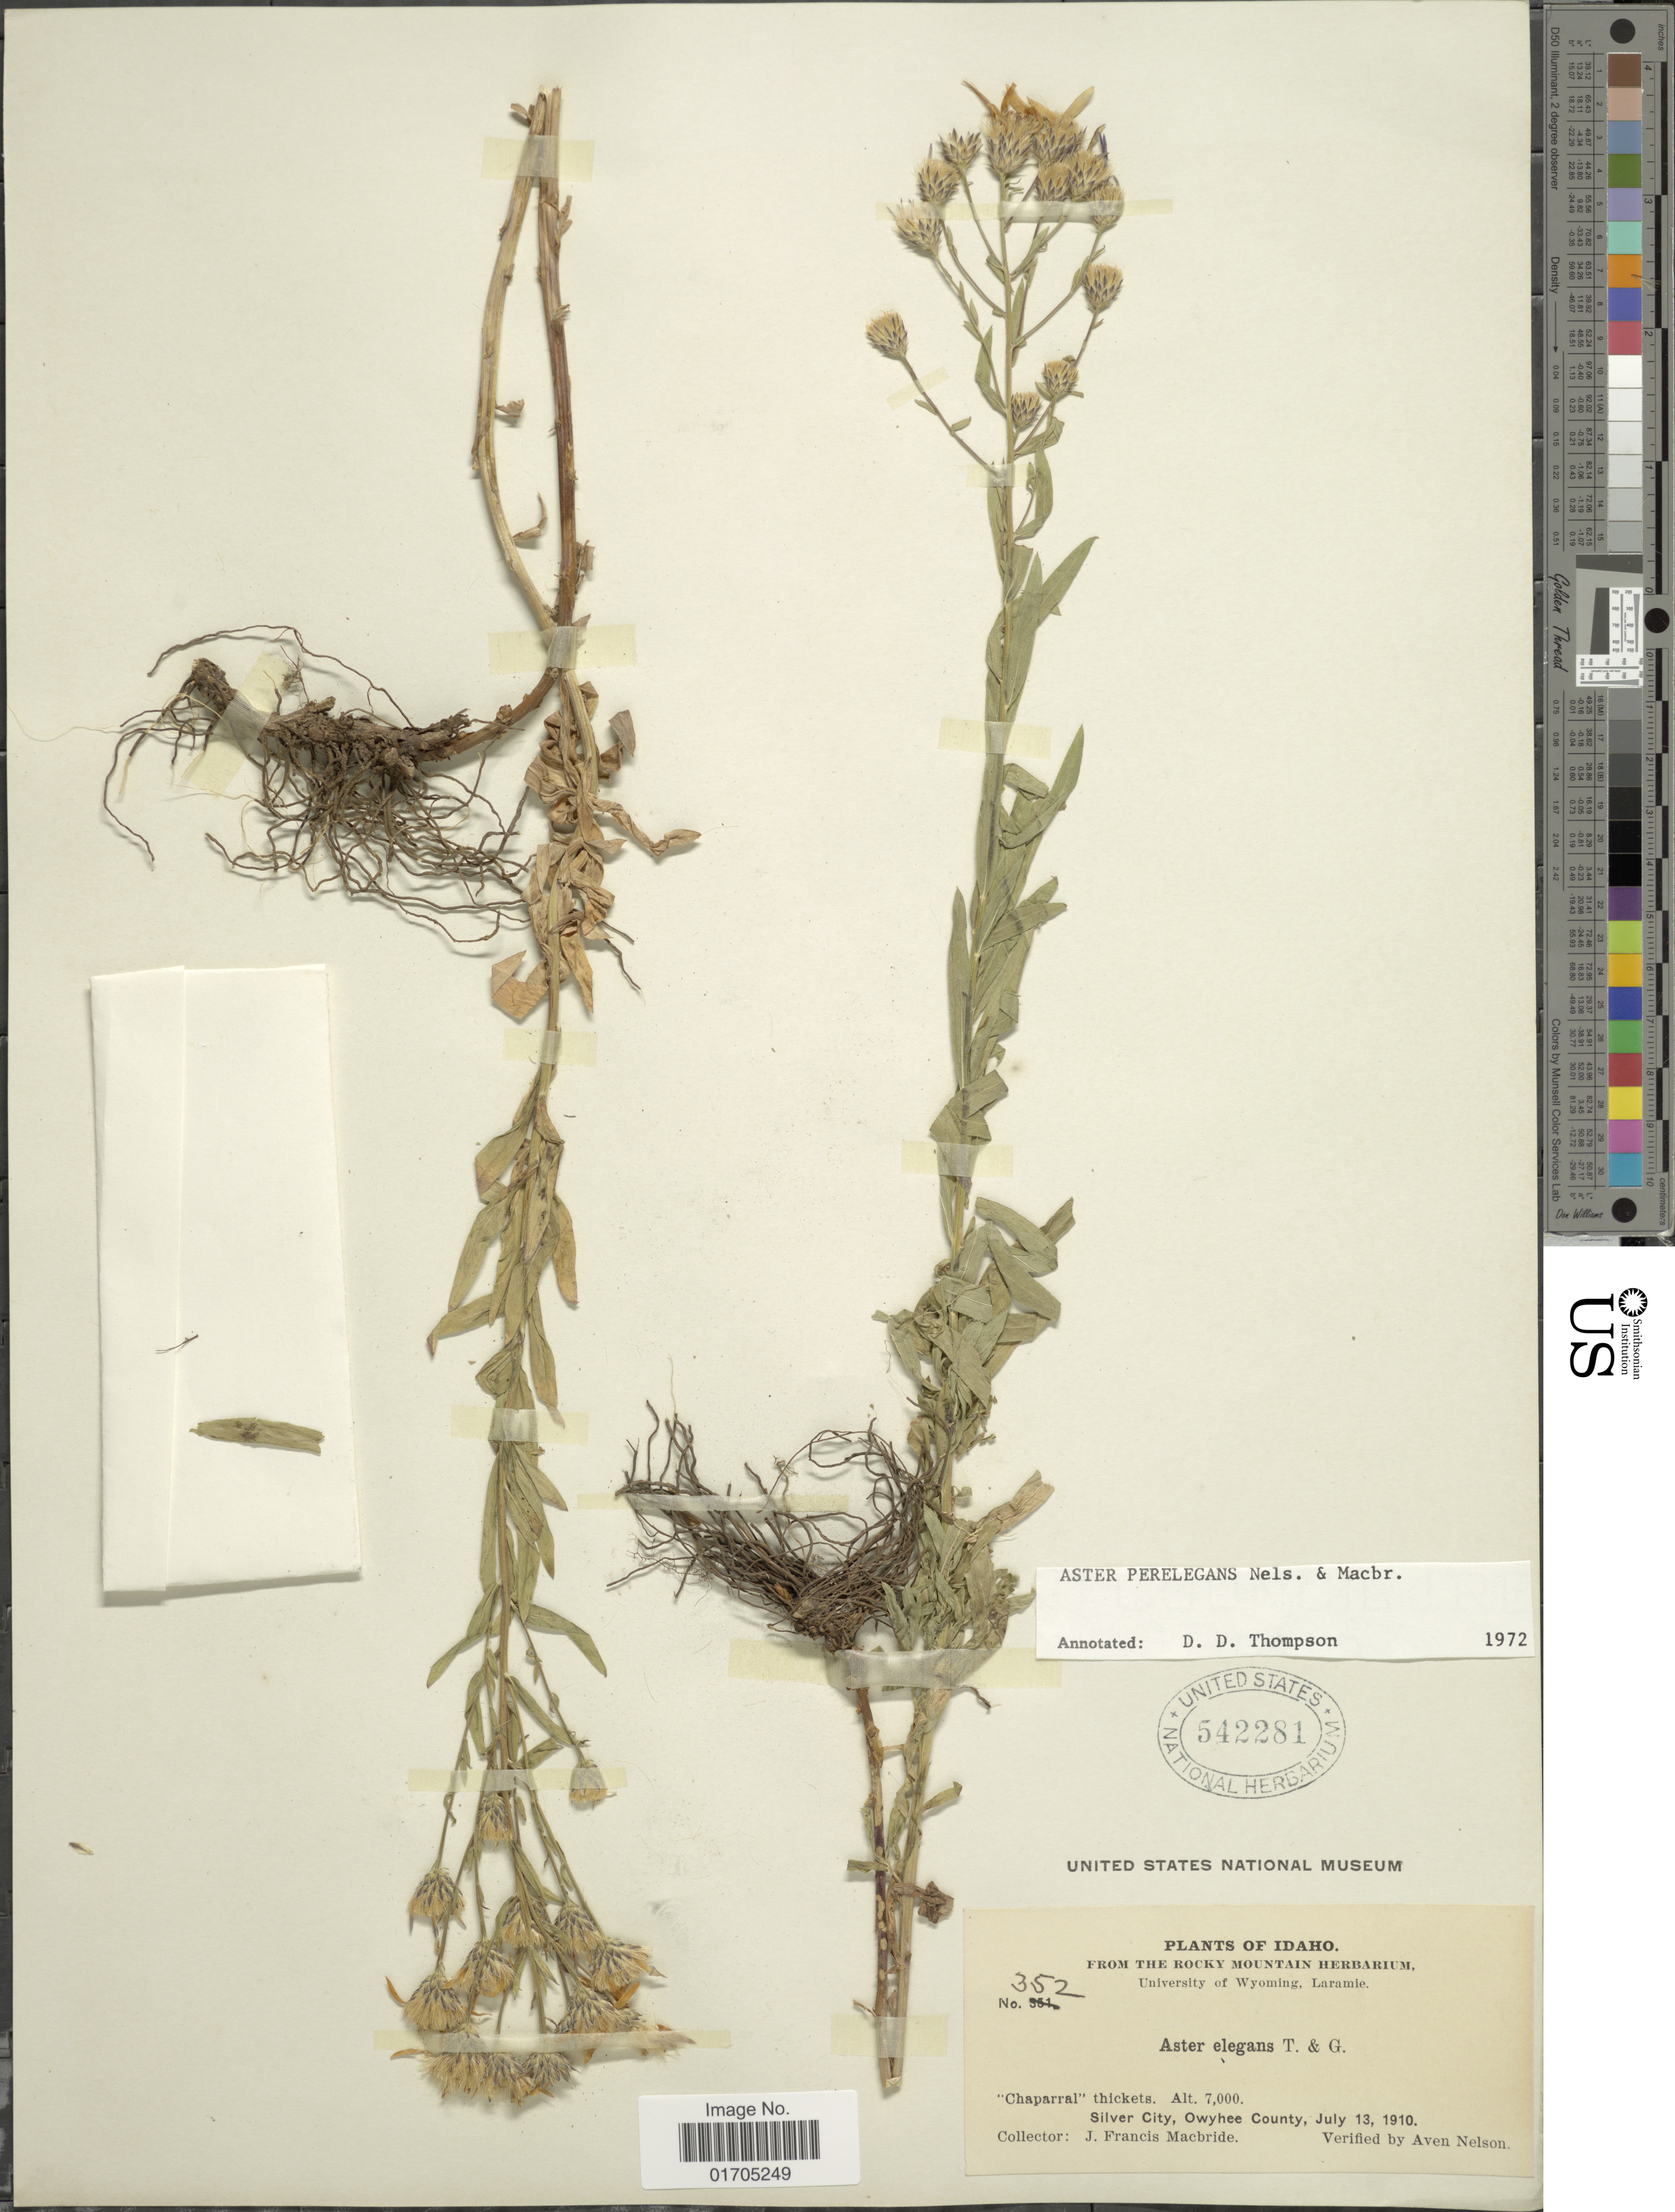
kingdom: Plantae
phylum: Tracheophyta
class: Magnoliopsida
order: Asterales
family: Asteraceae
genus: Eucephalus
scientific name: Eucephalus elegans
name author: Nutt.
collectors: J. F. Macbride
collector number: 352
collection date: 1910-07-13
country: United States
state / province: Idaho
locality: Chaparral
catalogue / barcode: US 542281